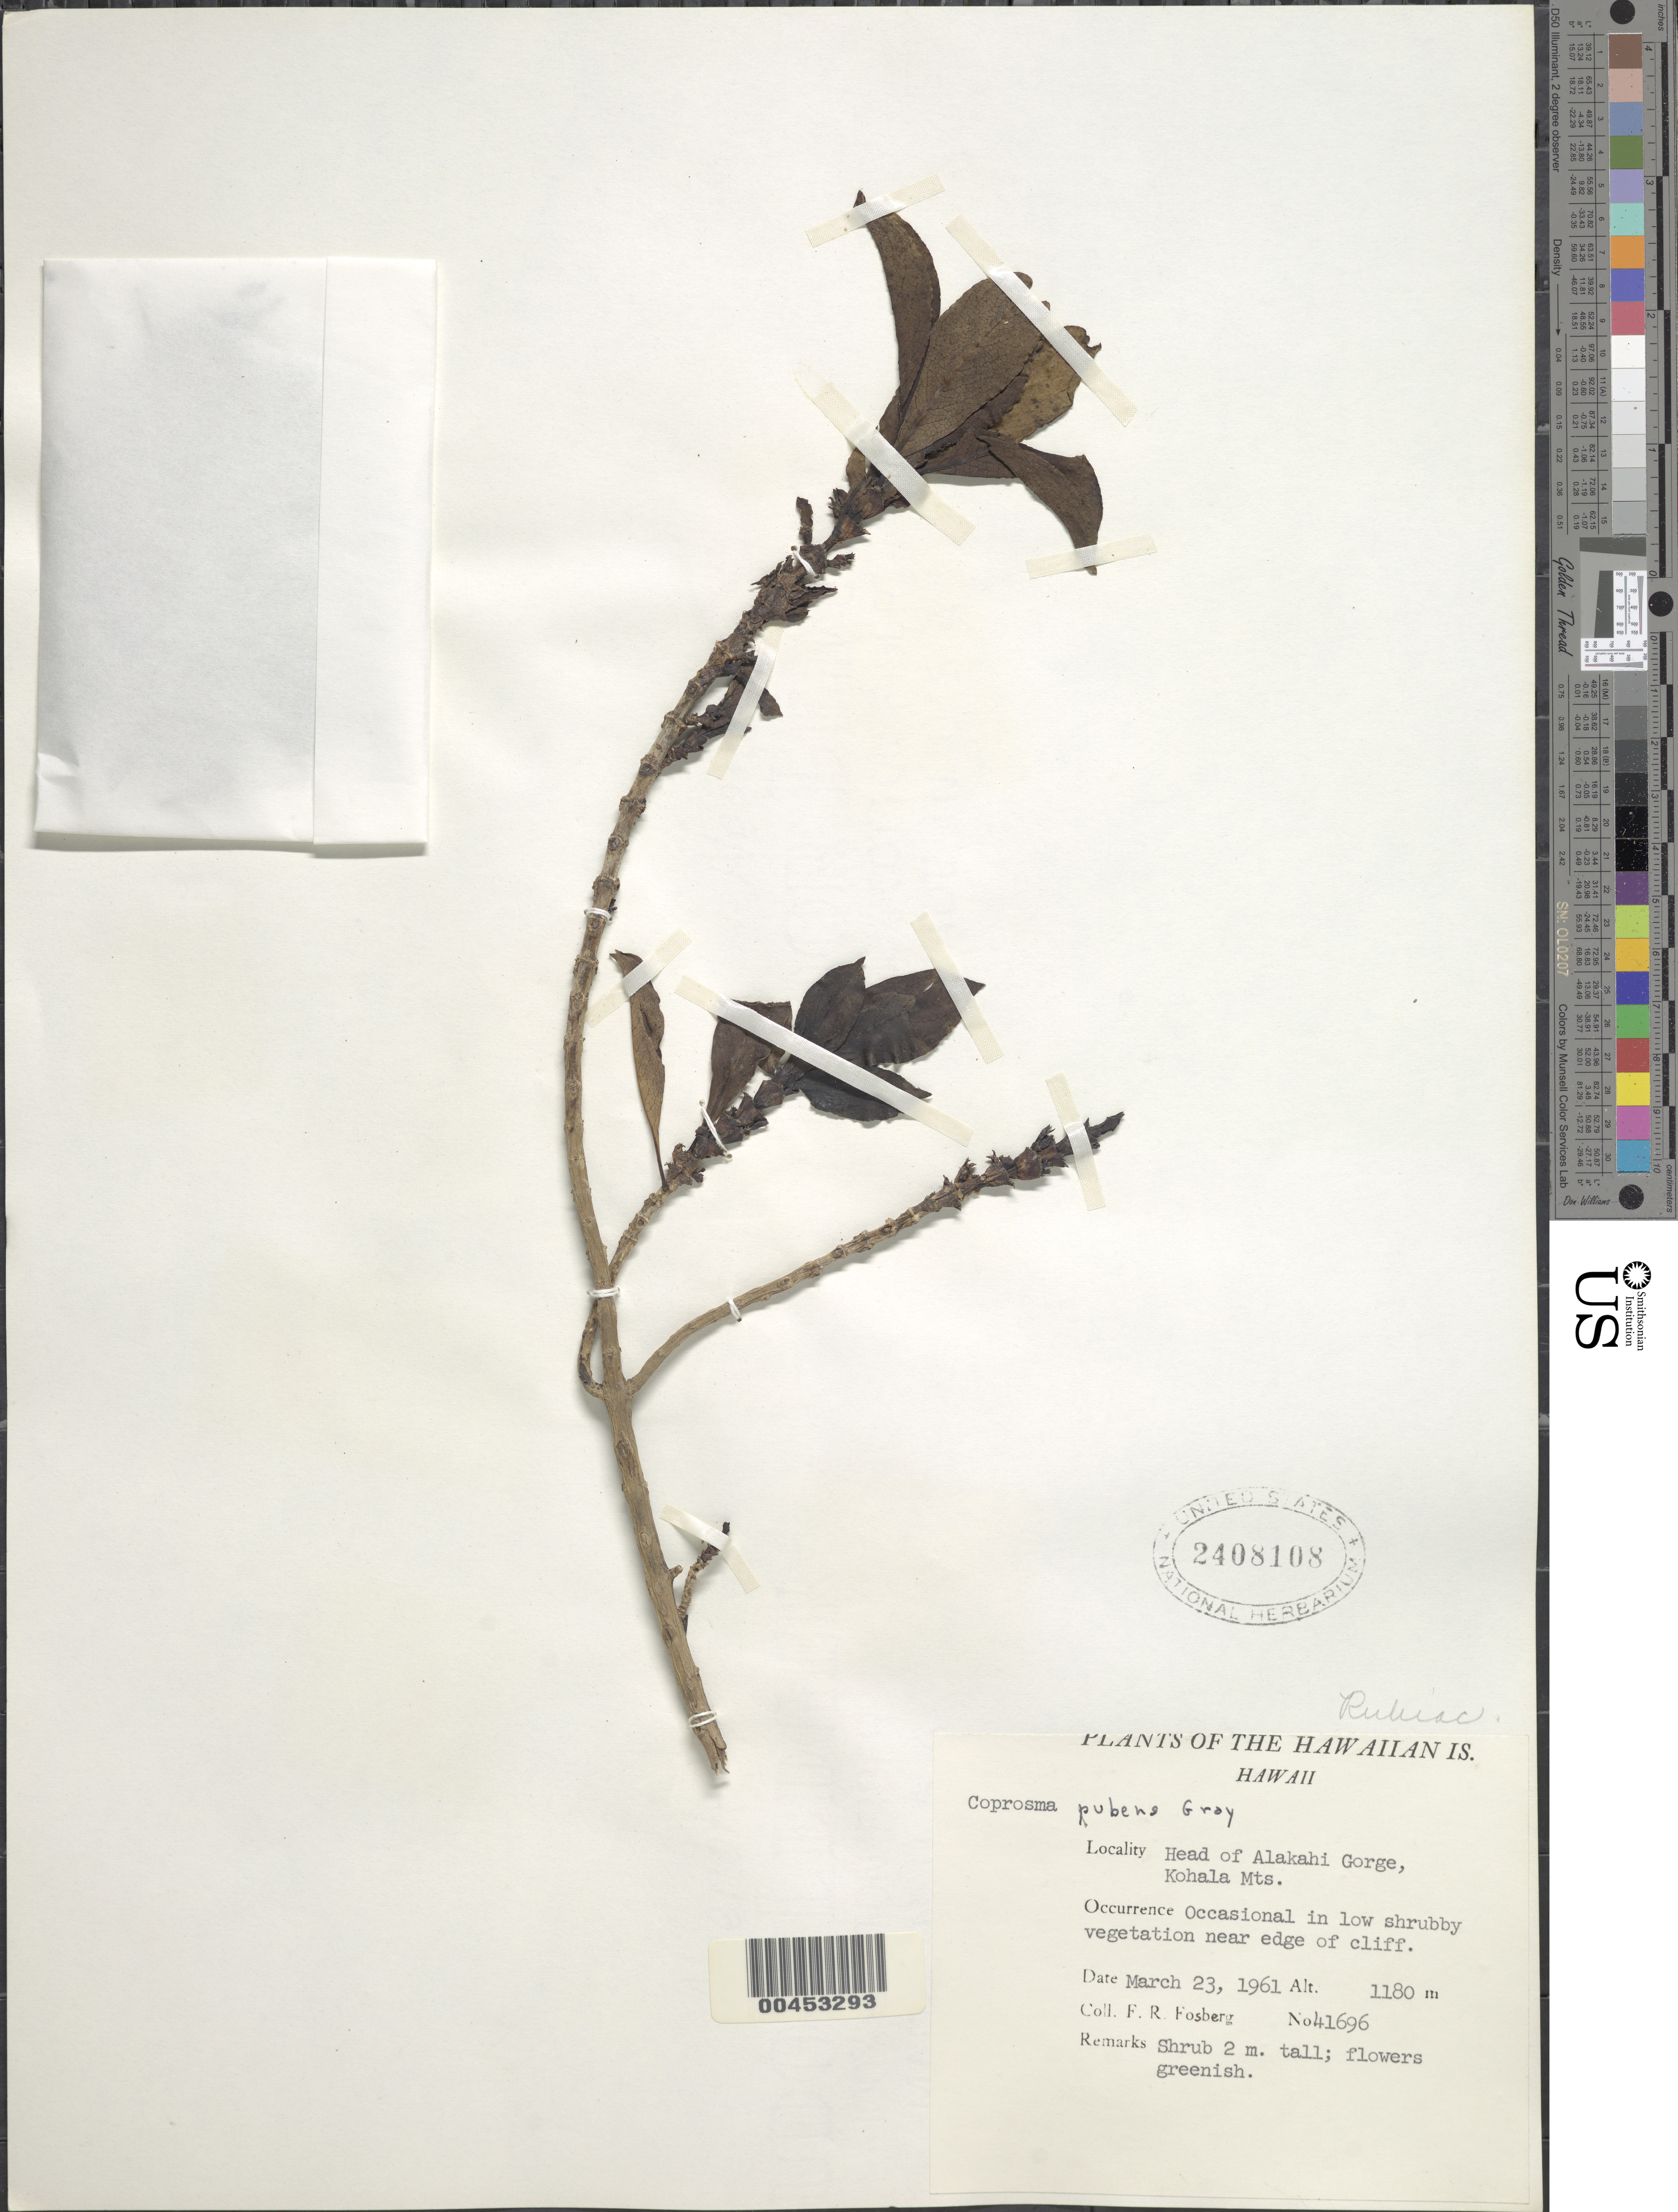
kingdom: Plantae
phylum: Tracheophyta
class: Magnoliopsida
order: Gentianales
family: Rubiaceae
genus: Coprosma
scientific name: Coprosma pubens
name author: A. Gray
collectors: F. R. Fosberg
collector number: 41696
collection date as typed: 23 Mar 1961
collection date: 1961-03-23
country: United States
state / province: Hawaii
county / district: Hawaii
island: Hawaii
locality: Head of Alakahi Gorge, Kohala Mts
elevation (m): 1180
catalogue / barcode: US 2408108